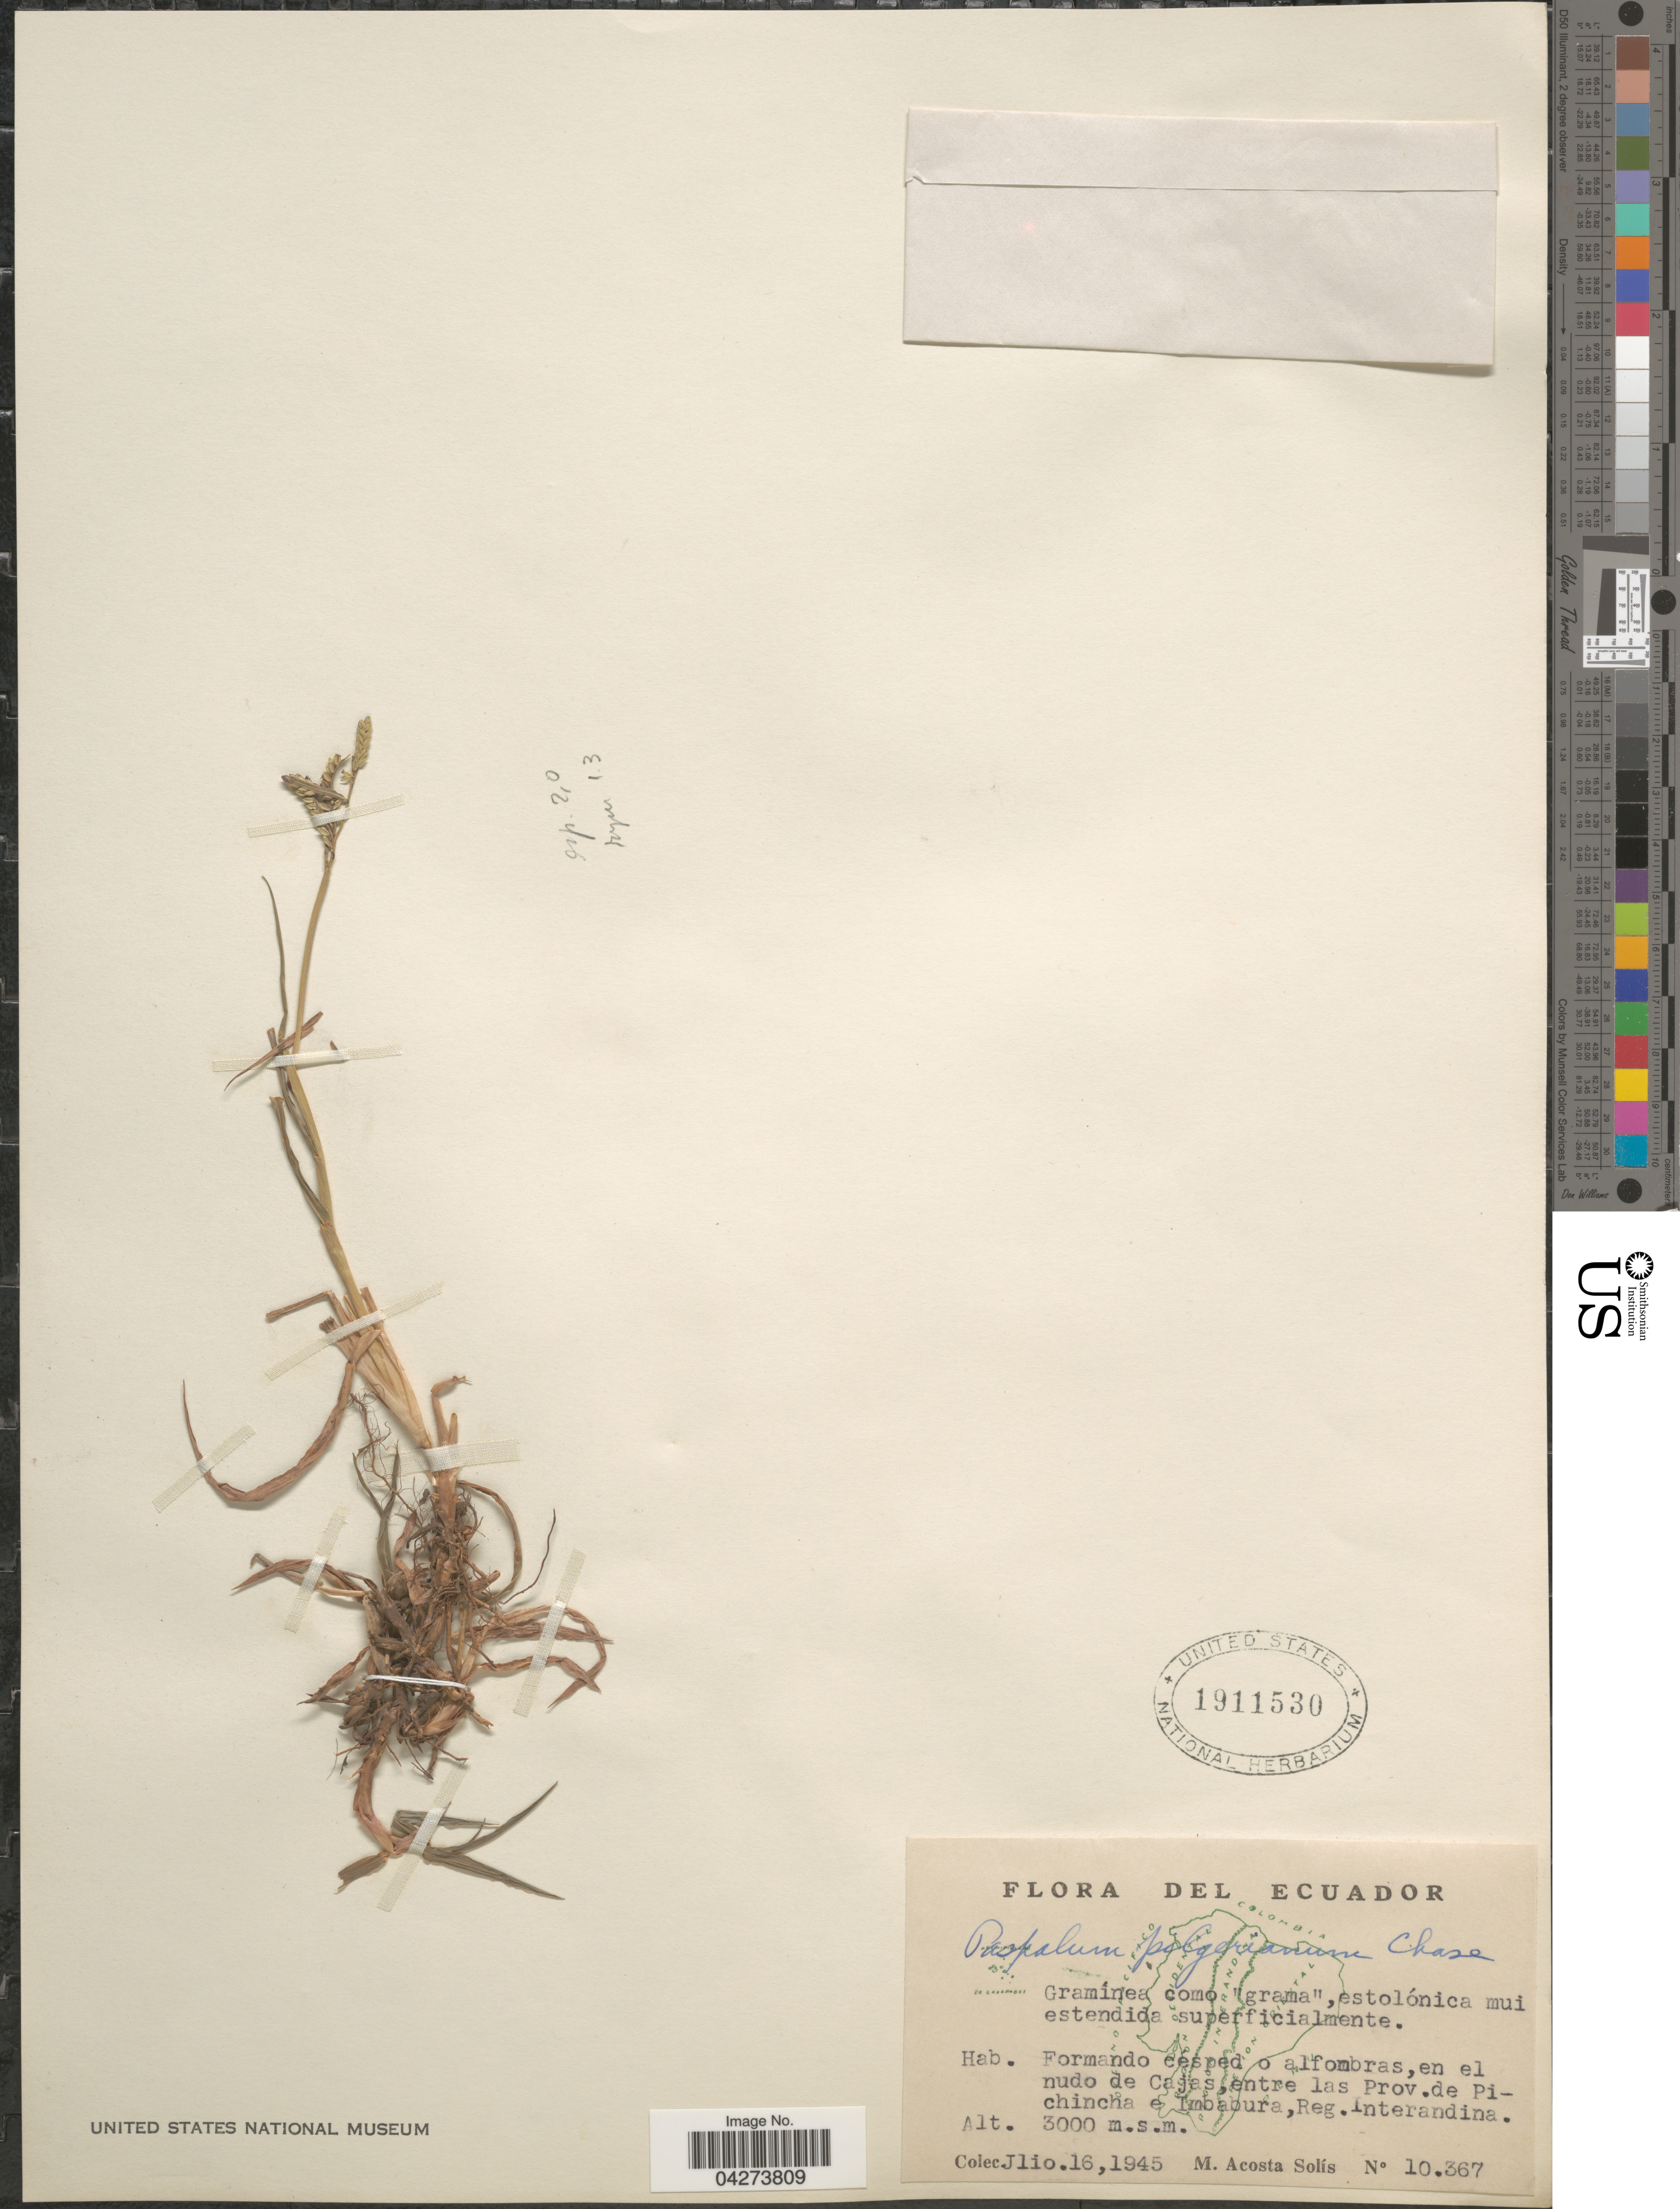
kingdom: Plantae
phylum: Tracheophyta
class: Liliopsida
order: Poales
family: Poaceae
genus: Paspalum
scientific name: Paspalum pilgerianum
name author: Chase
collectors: M. Acosta Solis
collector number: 10367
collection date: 1945-07-16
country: Ecuador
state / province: Pichincha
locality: Formando césped o alfombras, en el nudo de Cajas, entre las Prov. de Pichincha e Imbabura, Reg. Interandina.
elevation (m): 3000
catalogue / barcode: US 1911530